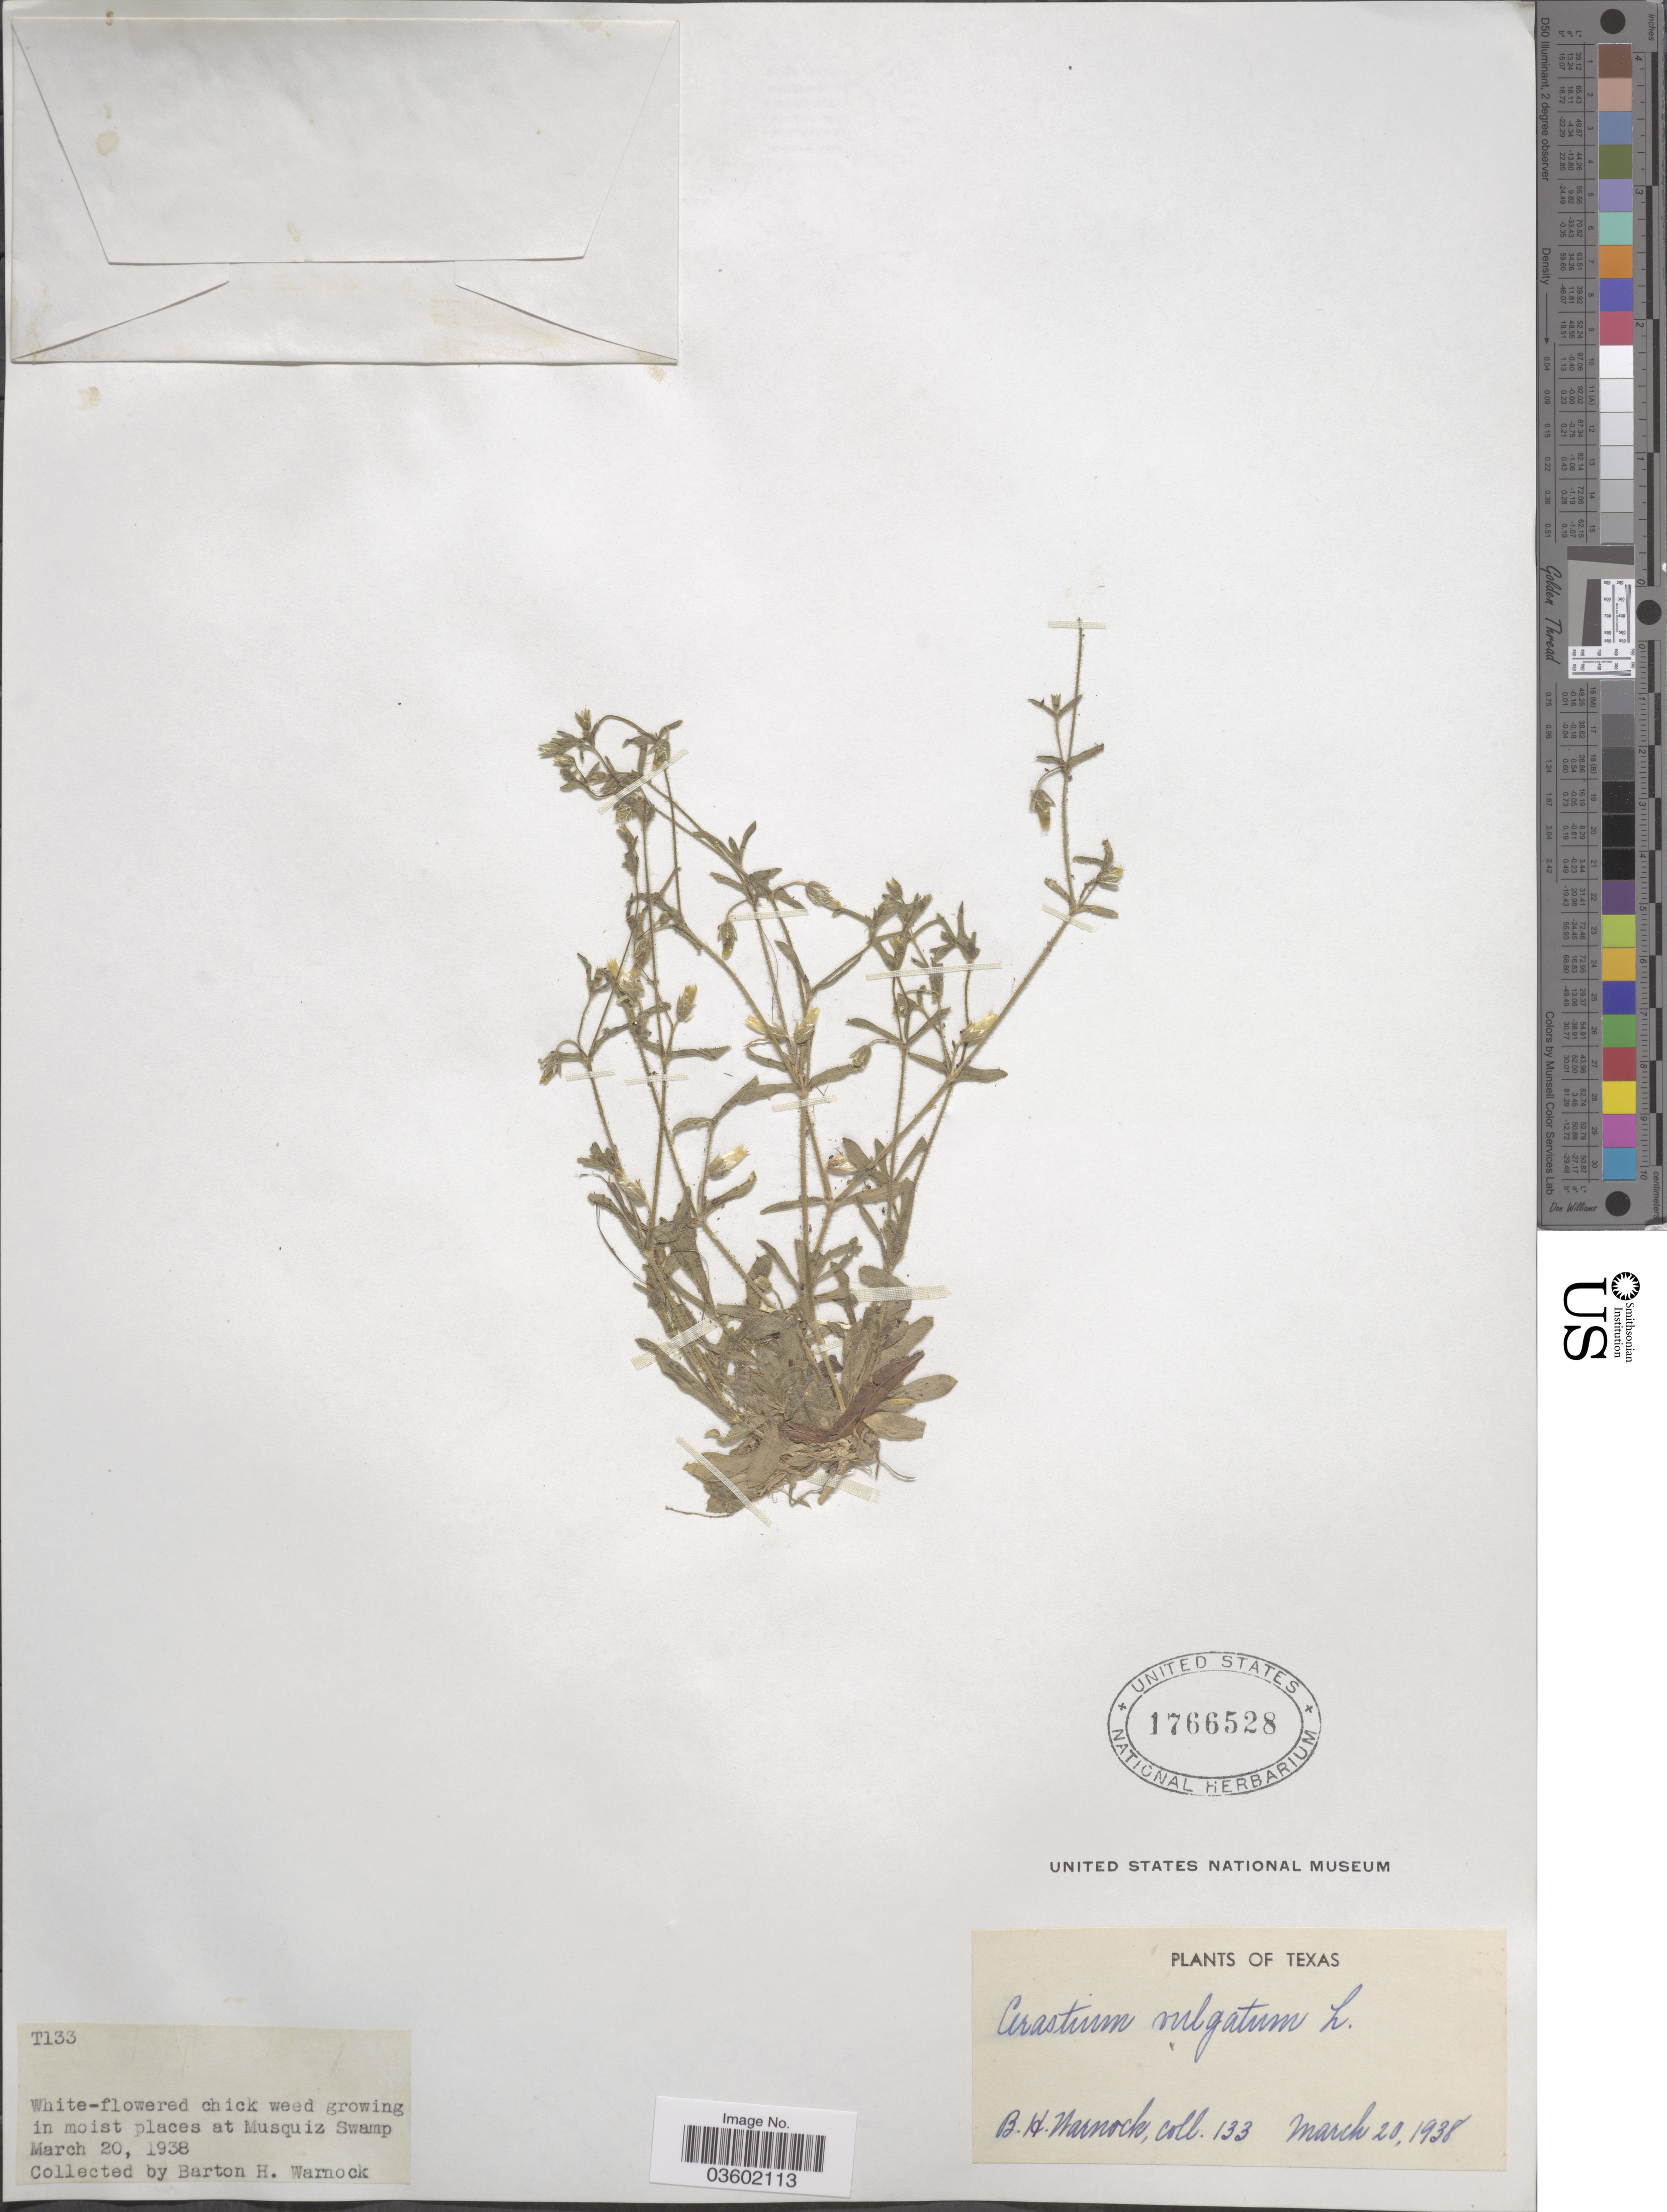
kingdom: Plantae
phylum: Tracheophyta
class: Magnoliopsida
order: Caryophyllales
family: Caryophyllaceae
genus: Cerastium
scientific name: Cerastium vulgatum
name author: L.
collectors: B. H. Warnock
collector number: T133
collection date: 1938-03-20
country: United States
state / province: Texas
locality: At Musquiz Swamp.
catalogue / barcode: US 1766528